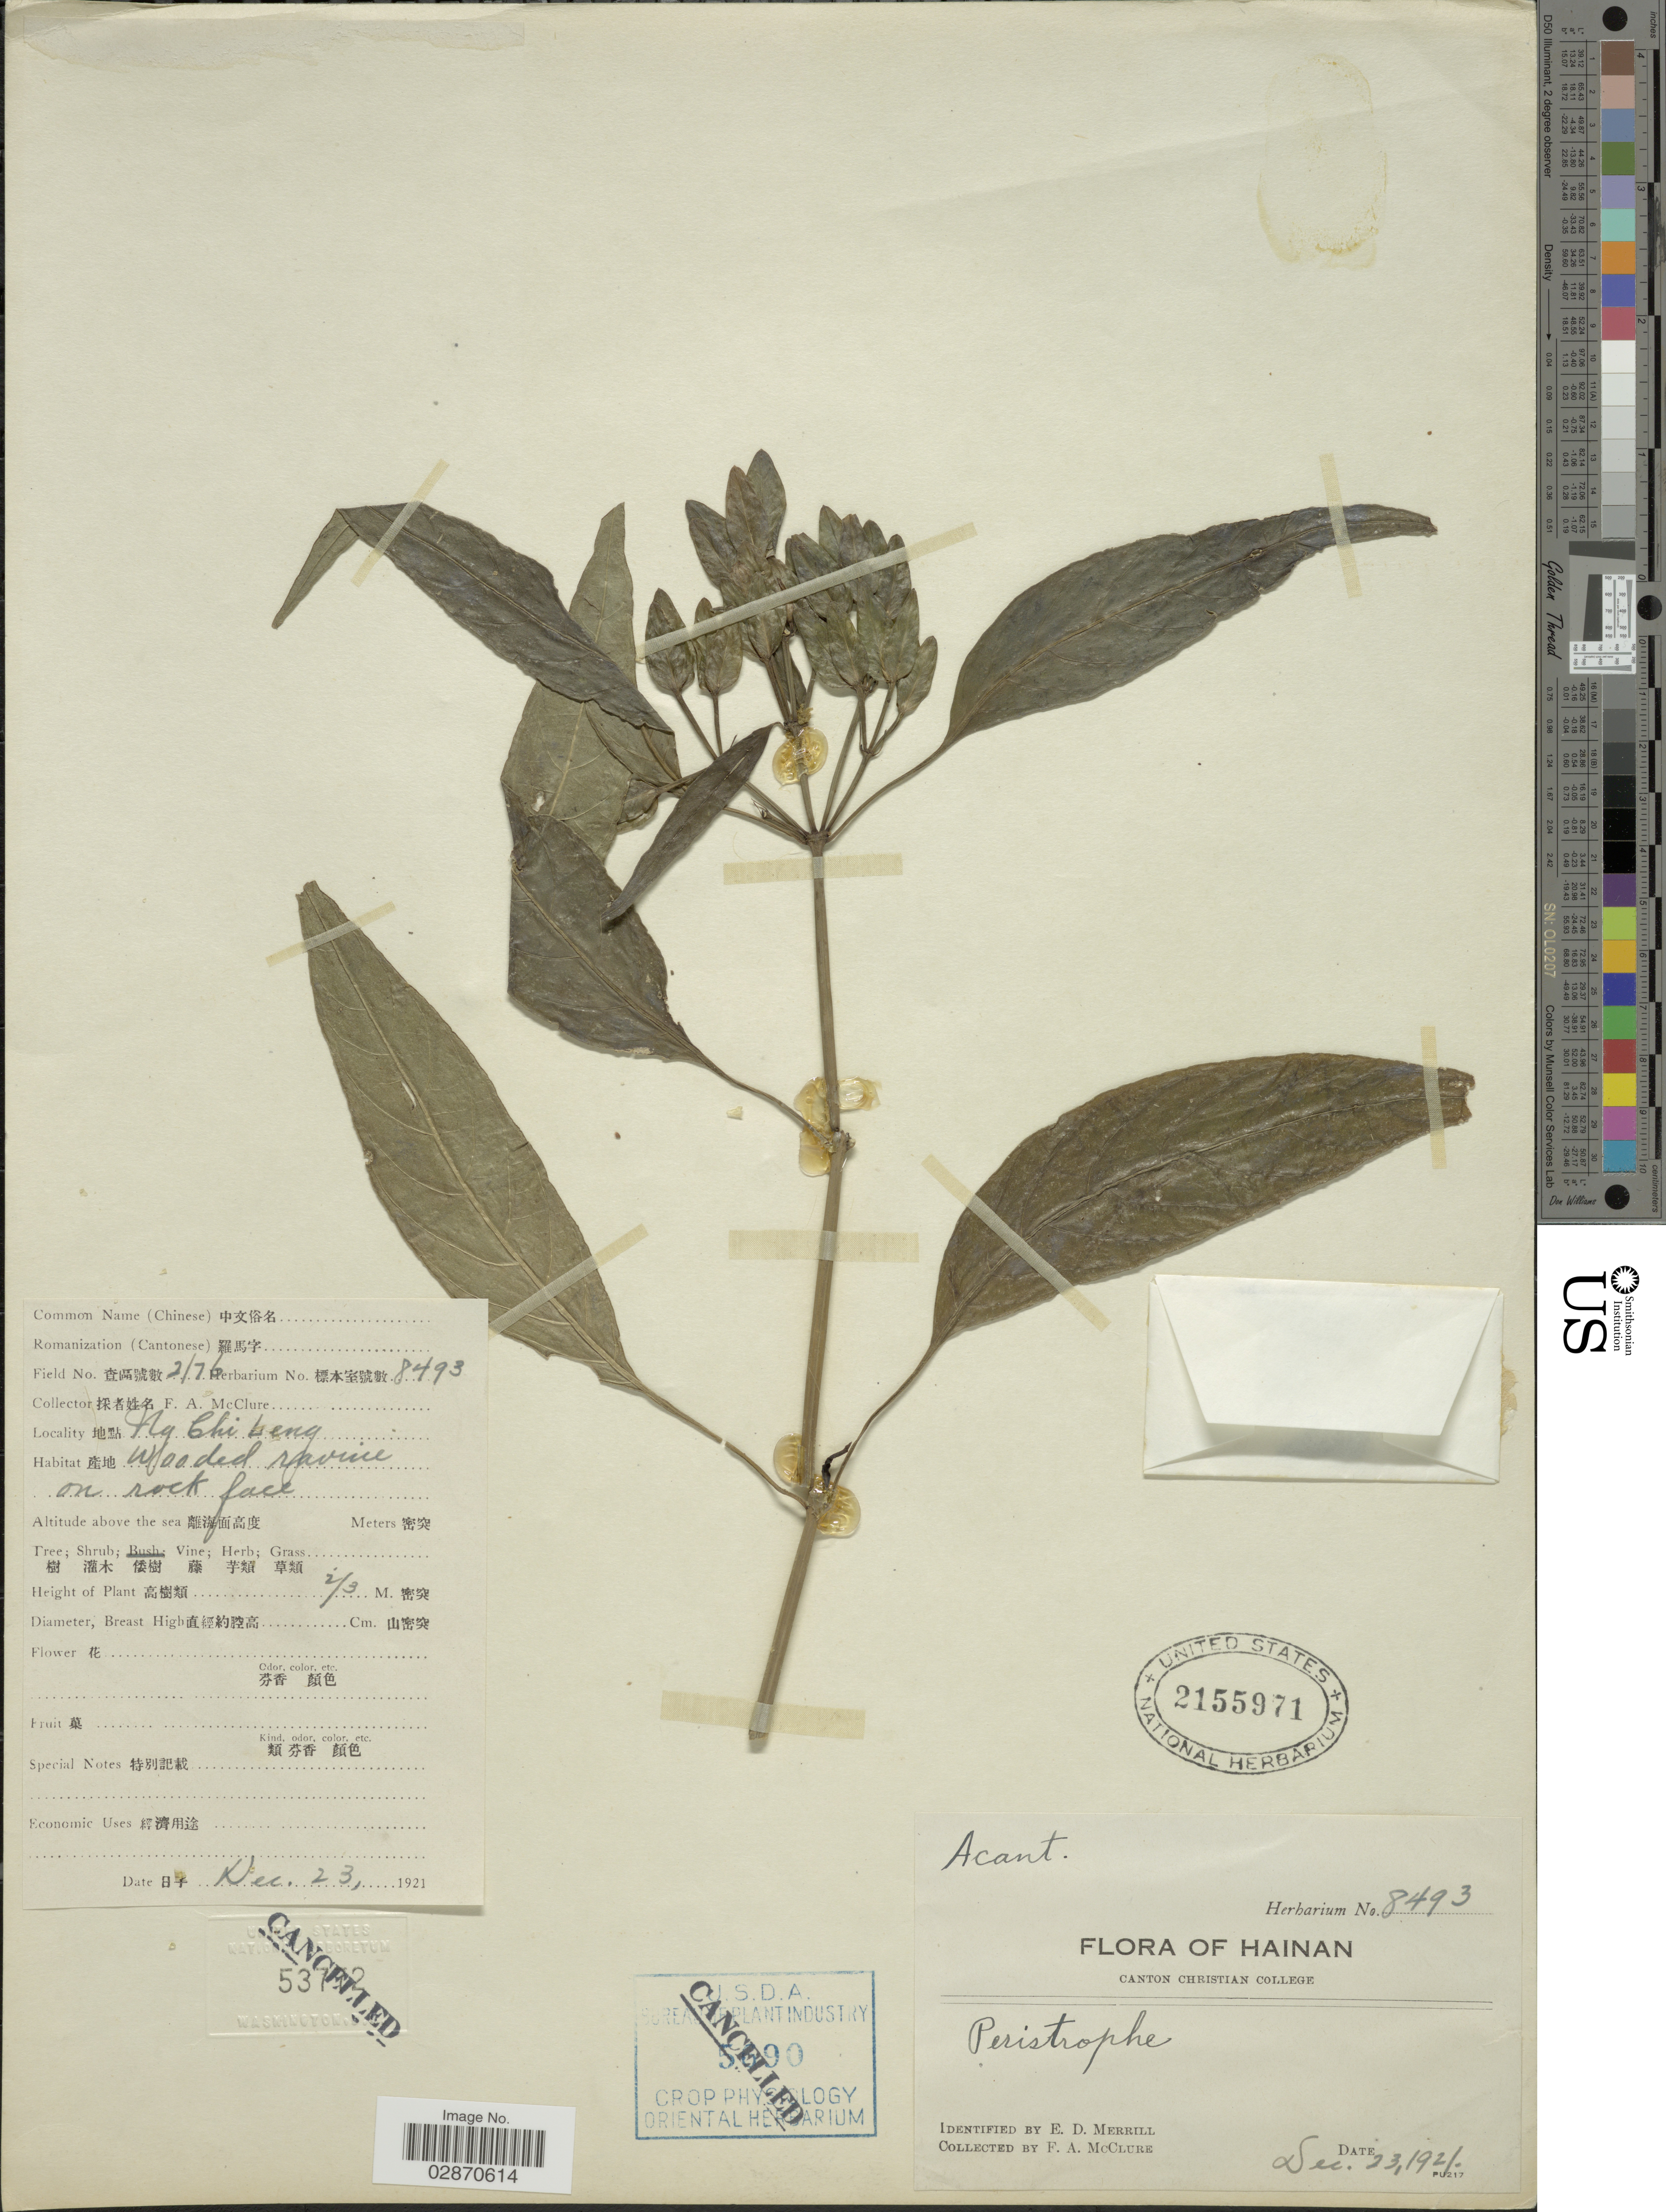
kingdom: Plantae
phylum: Tracheophyta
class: Magnoliopsida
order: Lamiales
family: Acanthaceae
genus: Peristrophe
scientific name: Peristrophe sp.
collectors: F. A. McClure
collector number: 8493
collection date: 1921-12-23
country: China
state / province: Hainan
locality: Ng Chi heng.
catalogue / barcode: US 2155971